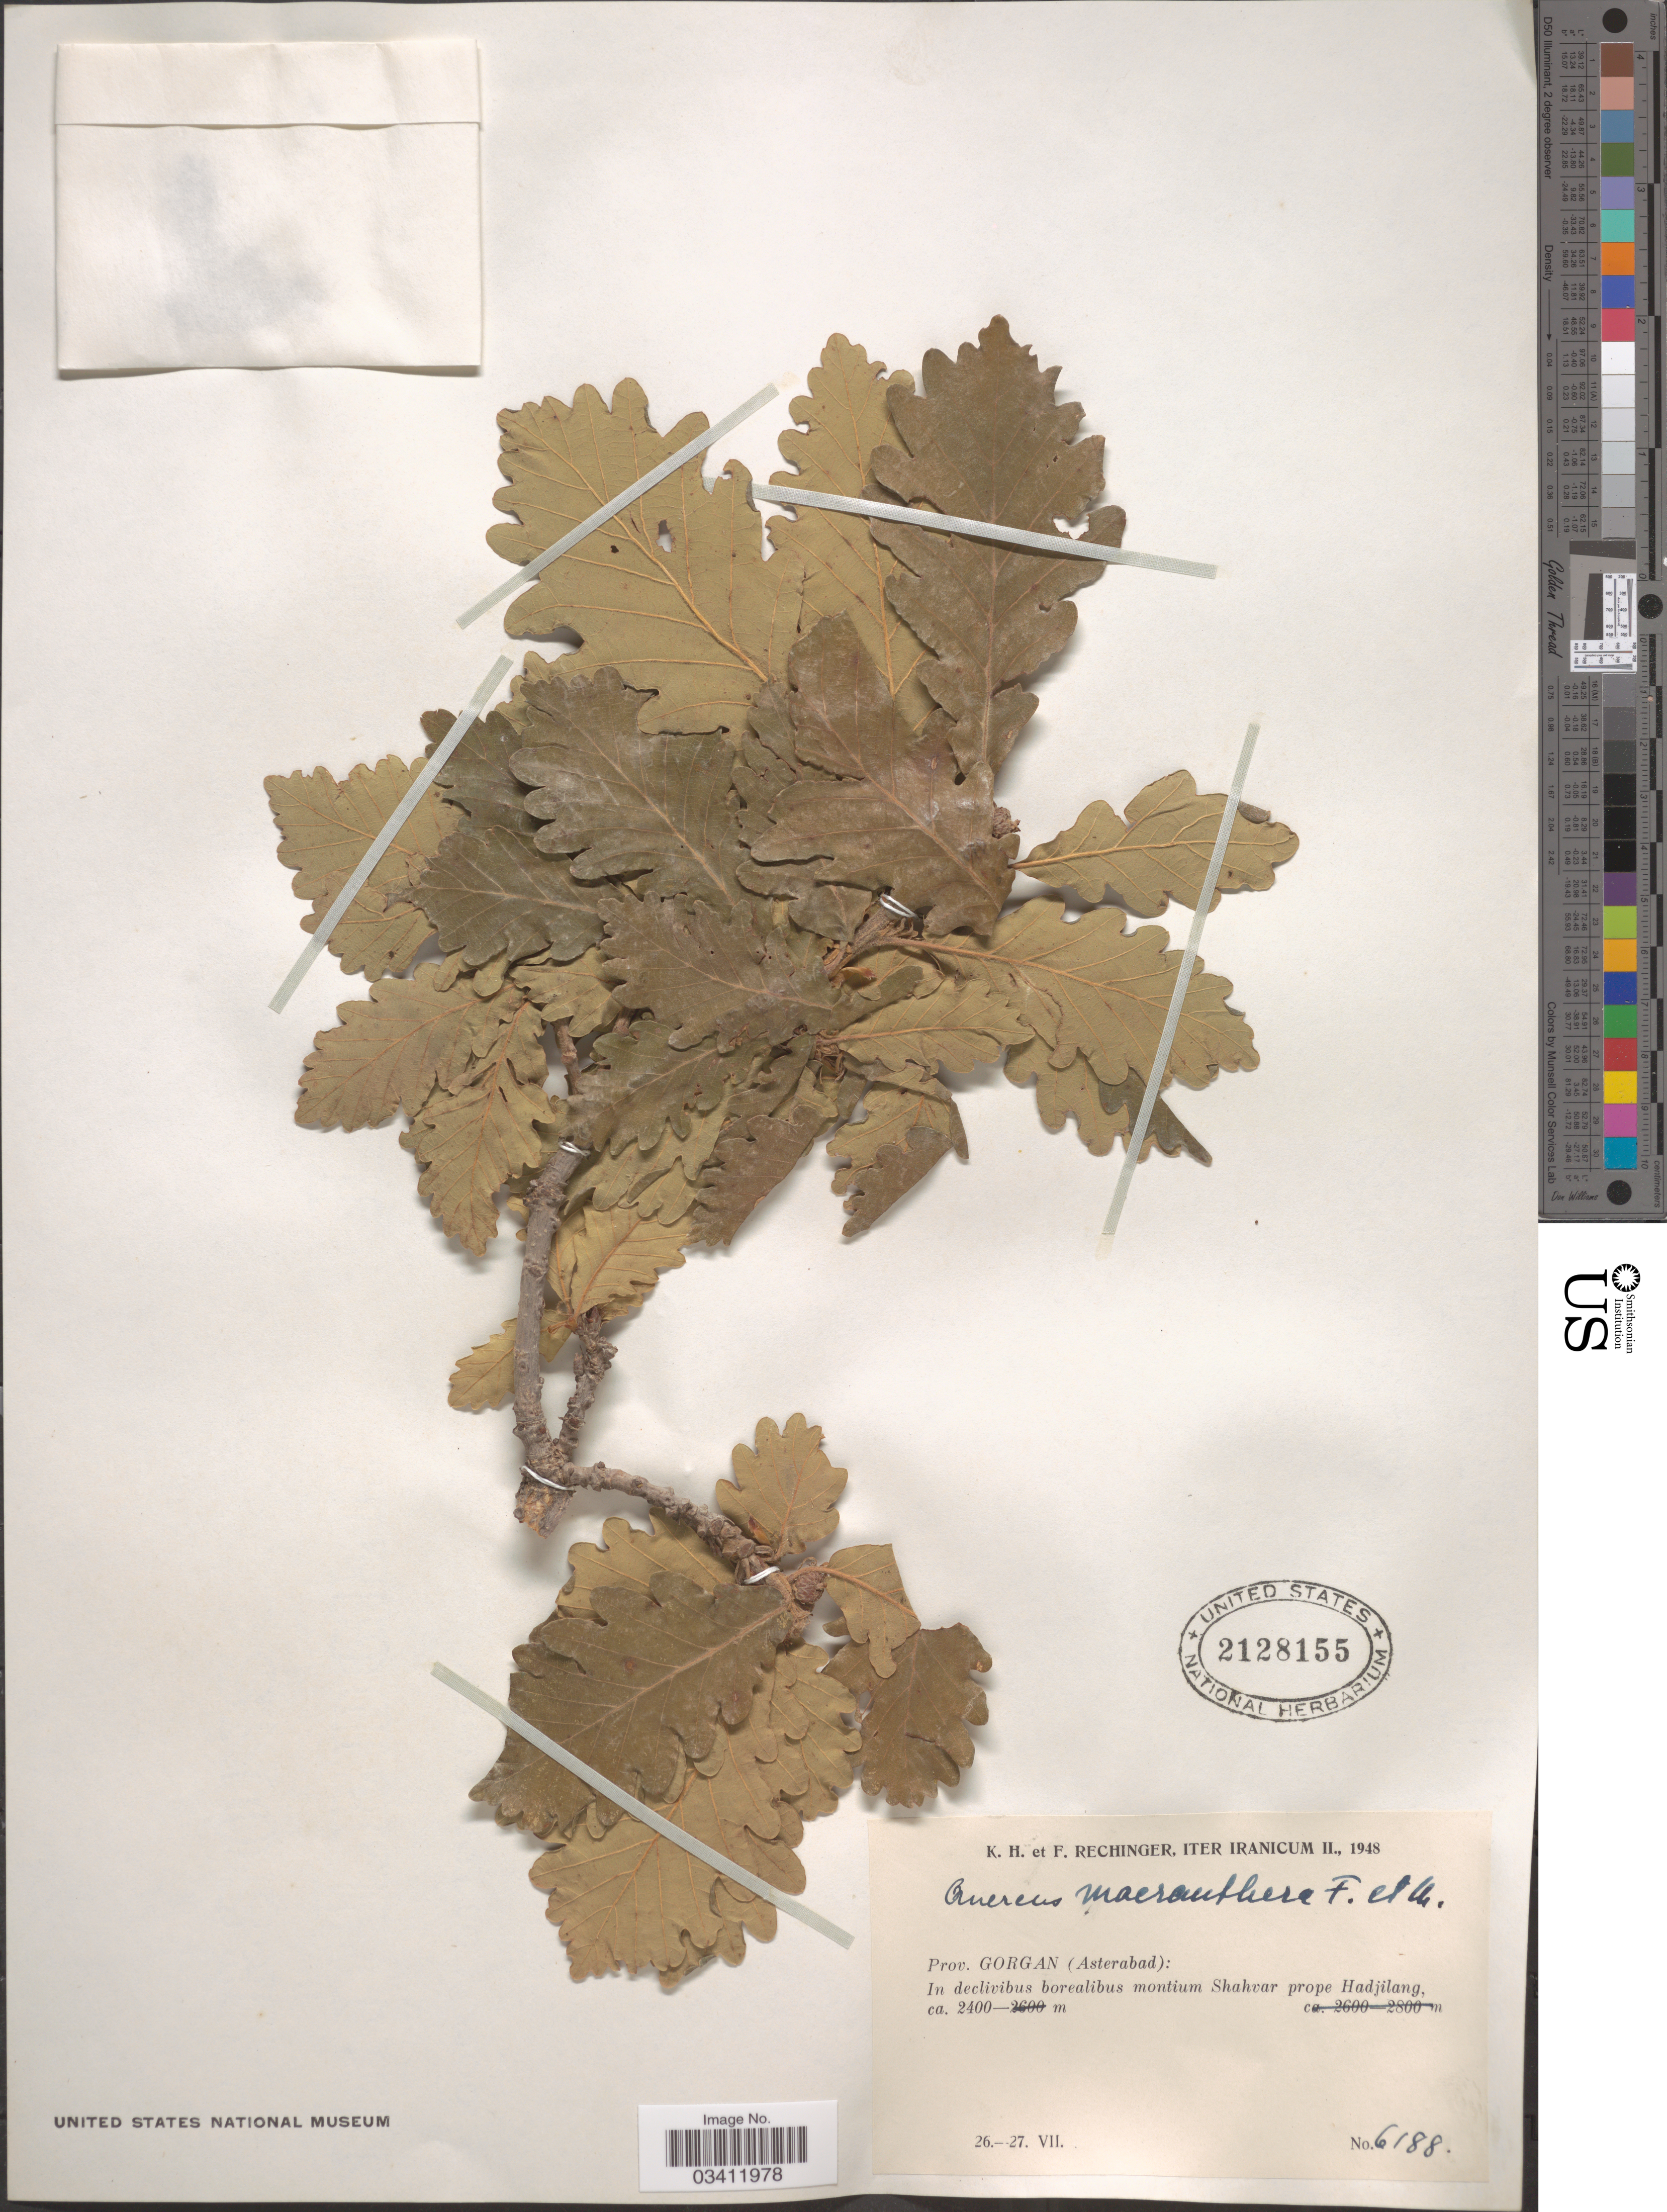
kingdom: Plantae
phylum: Tracheophyta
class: Magnoliopsida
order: Fagales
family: Fagaceae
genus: Quercus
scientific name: Quercus macranthera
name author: Fisch. & C.A. Mey. ex Hohen.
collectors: K. H. Rechinger & F. Rechinger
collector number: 6188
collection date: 1948-07-26/1948-07-27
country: Iran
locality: Prov. Gorgan (Asterabad): In declivibus borealibus montium Shahvar prope Hadjilang.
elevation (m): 2400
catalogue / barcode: US 2128155